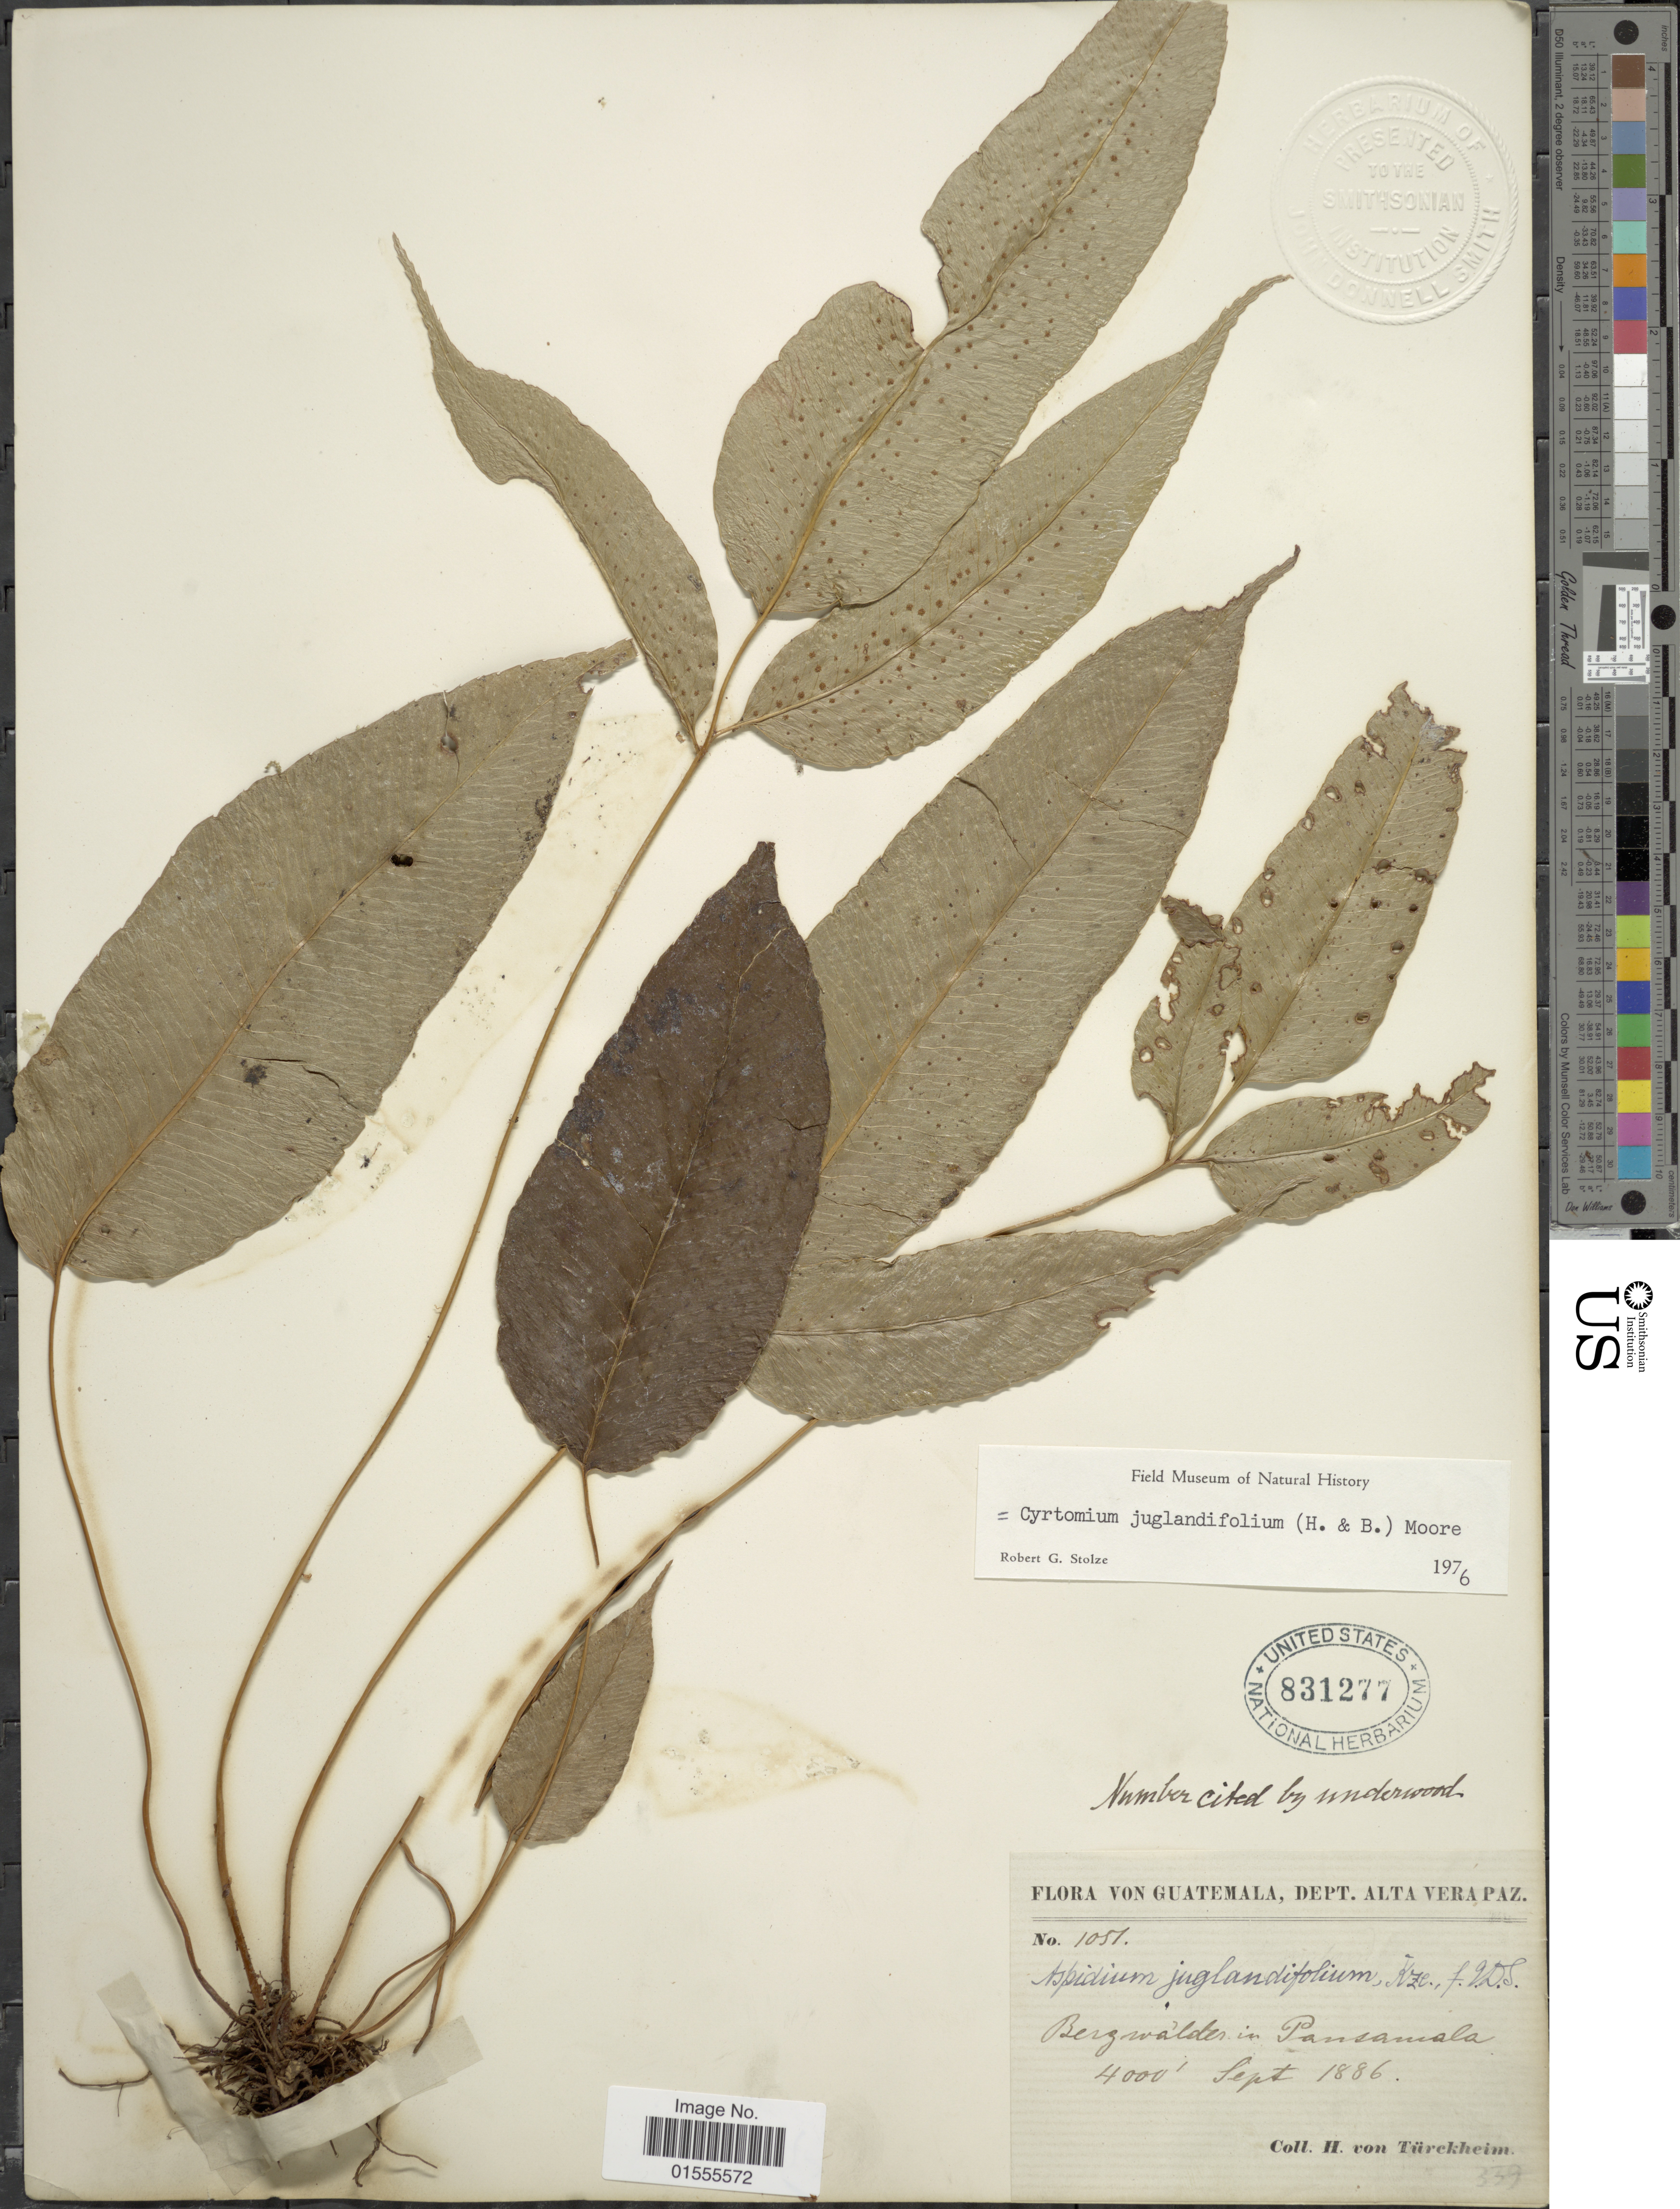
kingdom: Plantae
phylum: Tracheophyta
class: Polypodiopsida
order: Polypodiales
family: Dryopteridaceae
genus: Phanerophlebia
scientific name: Phanerophlebia juglandifolia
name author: (Willd.) J. Sm.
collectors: H. von Türckheim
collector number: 1051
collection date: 1886-09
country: Guatemala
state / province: Alta Verapaz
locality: Bergwälder in Pansamala [mountain forests in Pansamala]. Dept Alta Verpaz.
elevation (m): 1219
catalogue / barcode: US 831277